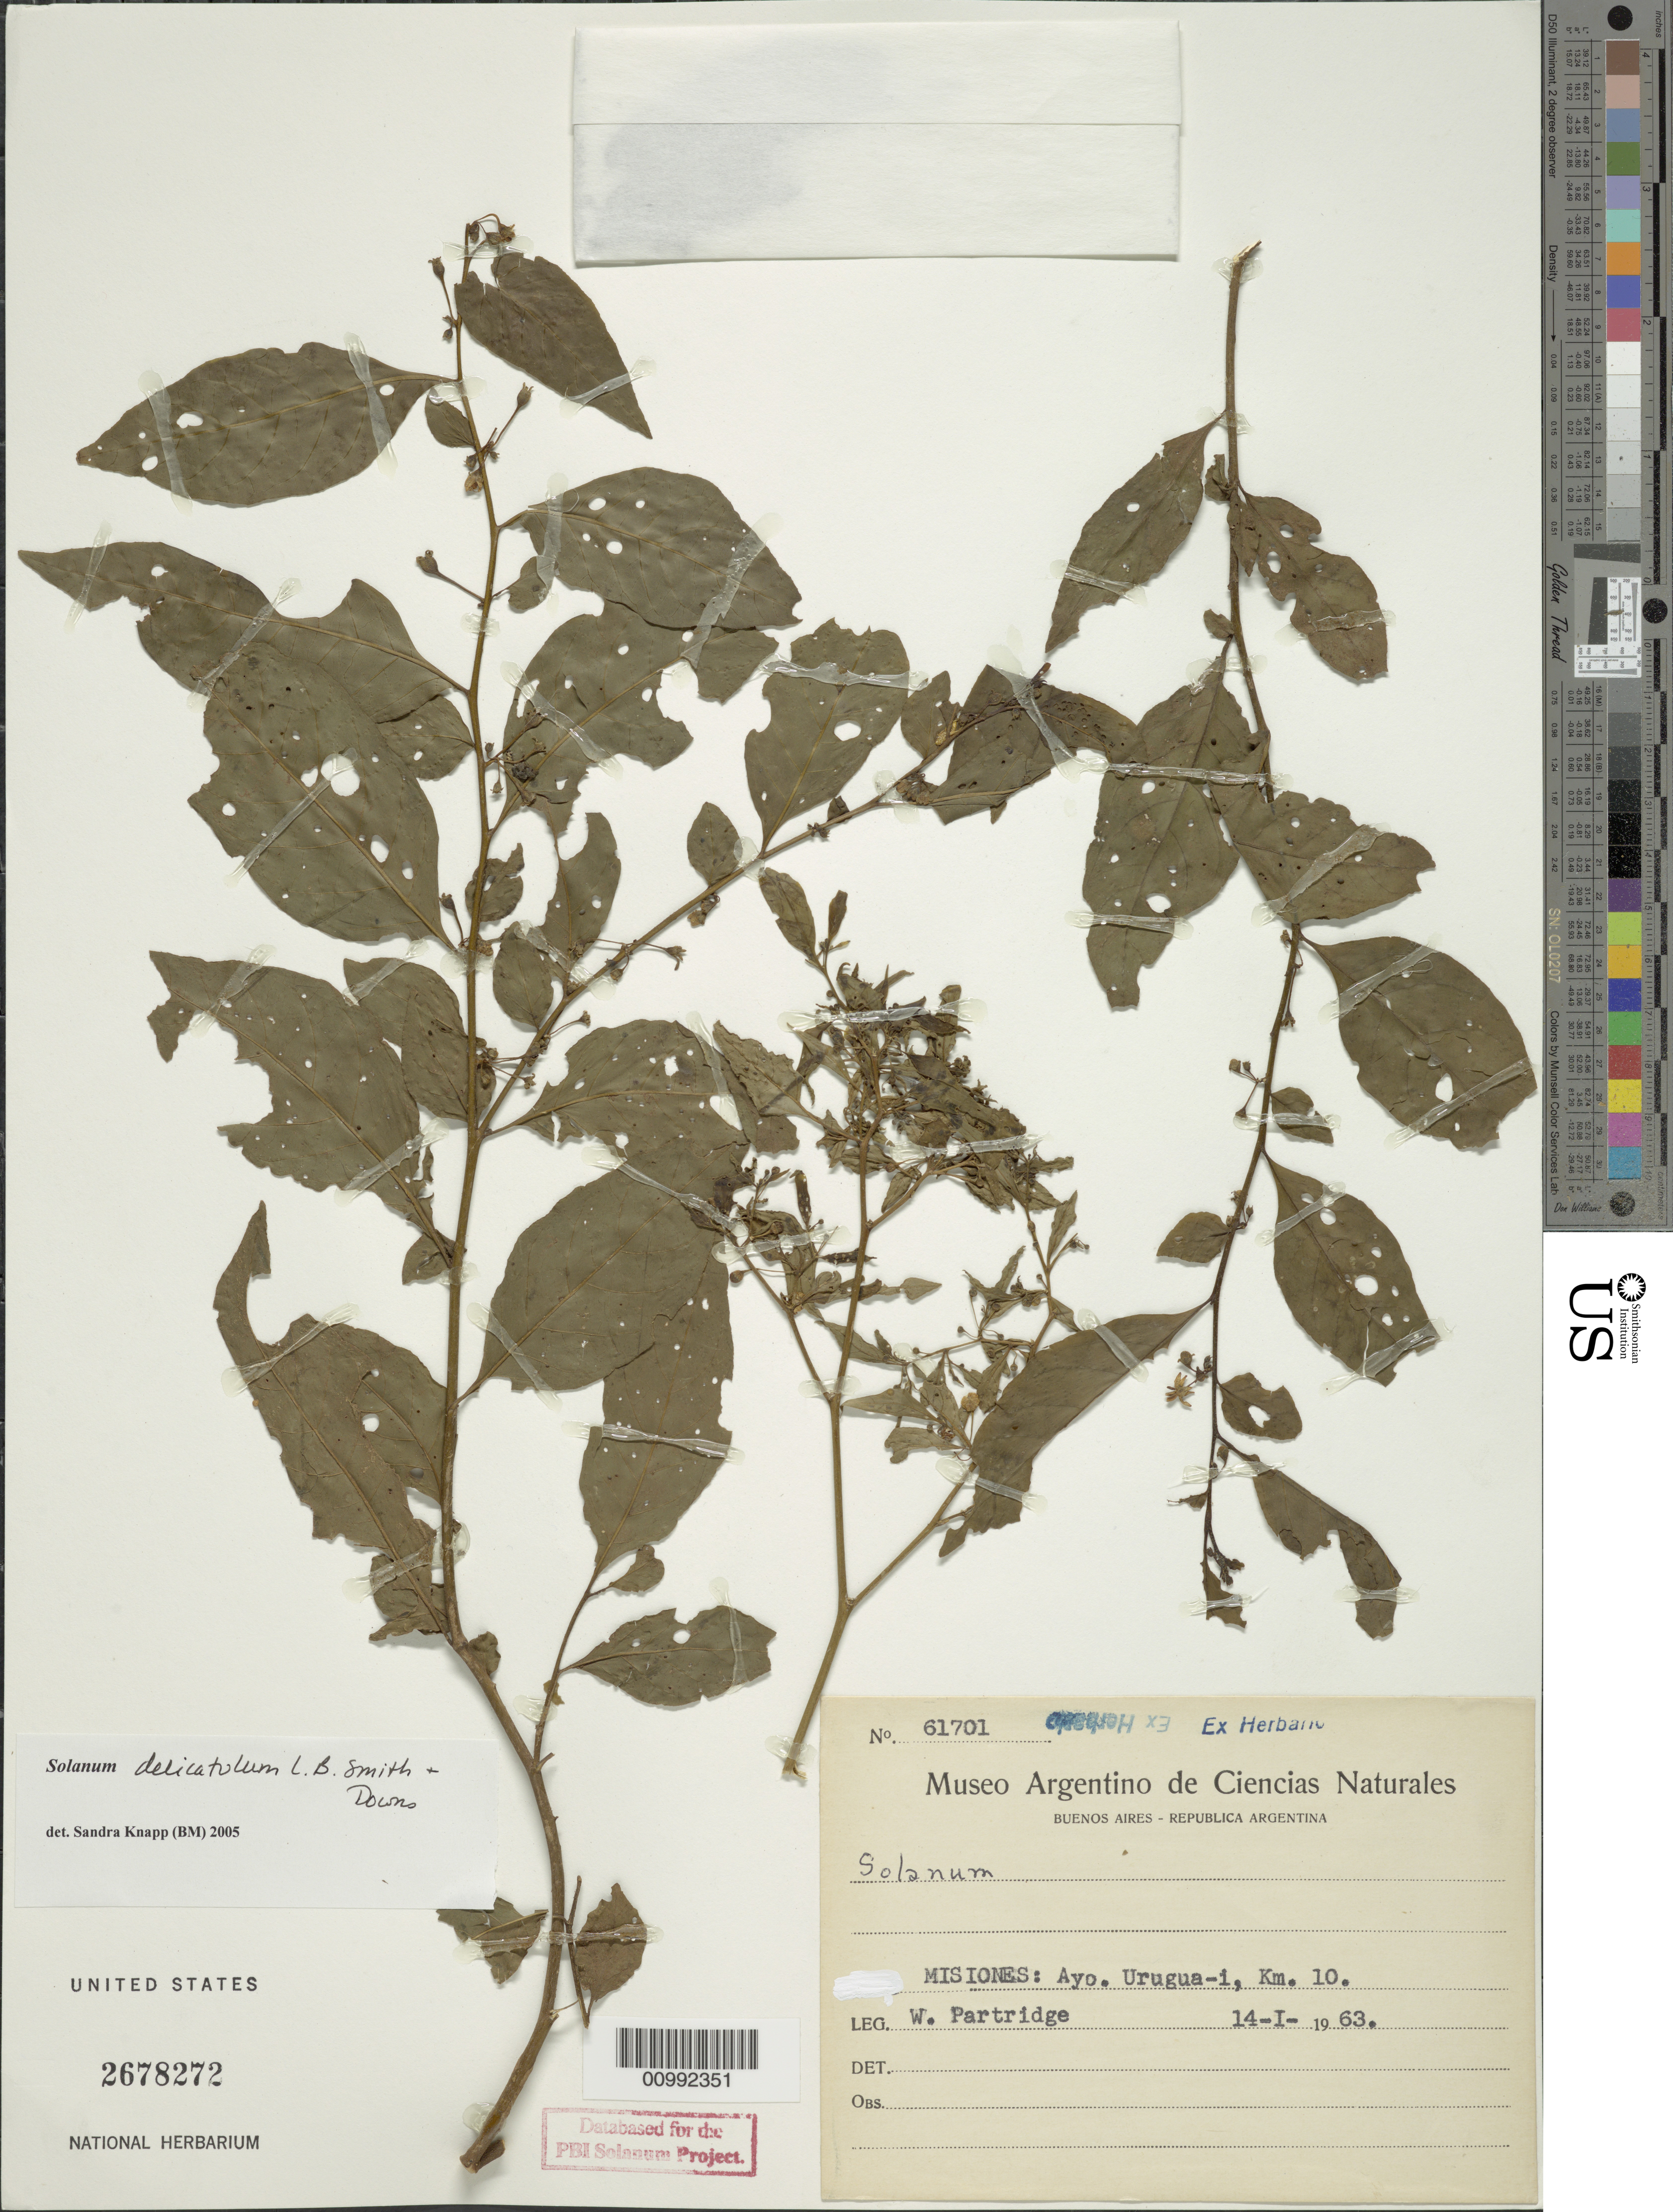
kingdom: Plantae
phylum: Tracheophyta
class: Magnoliopsida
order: Solanales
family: Solanaceae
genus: Solanum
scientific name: Solanum delicatulum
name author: L.B. Sm. & Downs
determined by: Knapp, S. D.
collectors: W. Partridge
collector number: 61701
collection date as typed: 14 Jan 1963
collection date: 1963-01-14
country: Argentina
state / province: Misiones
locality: Arroyo Urugua-i, km 10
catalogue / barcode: US 2678272